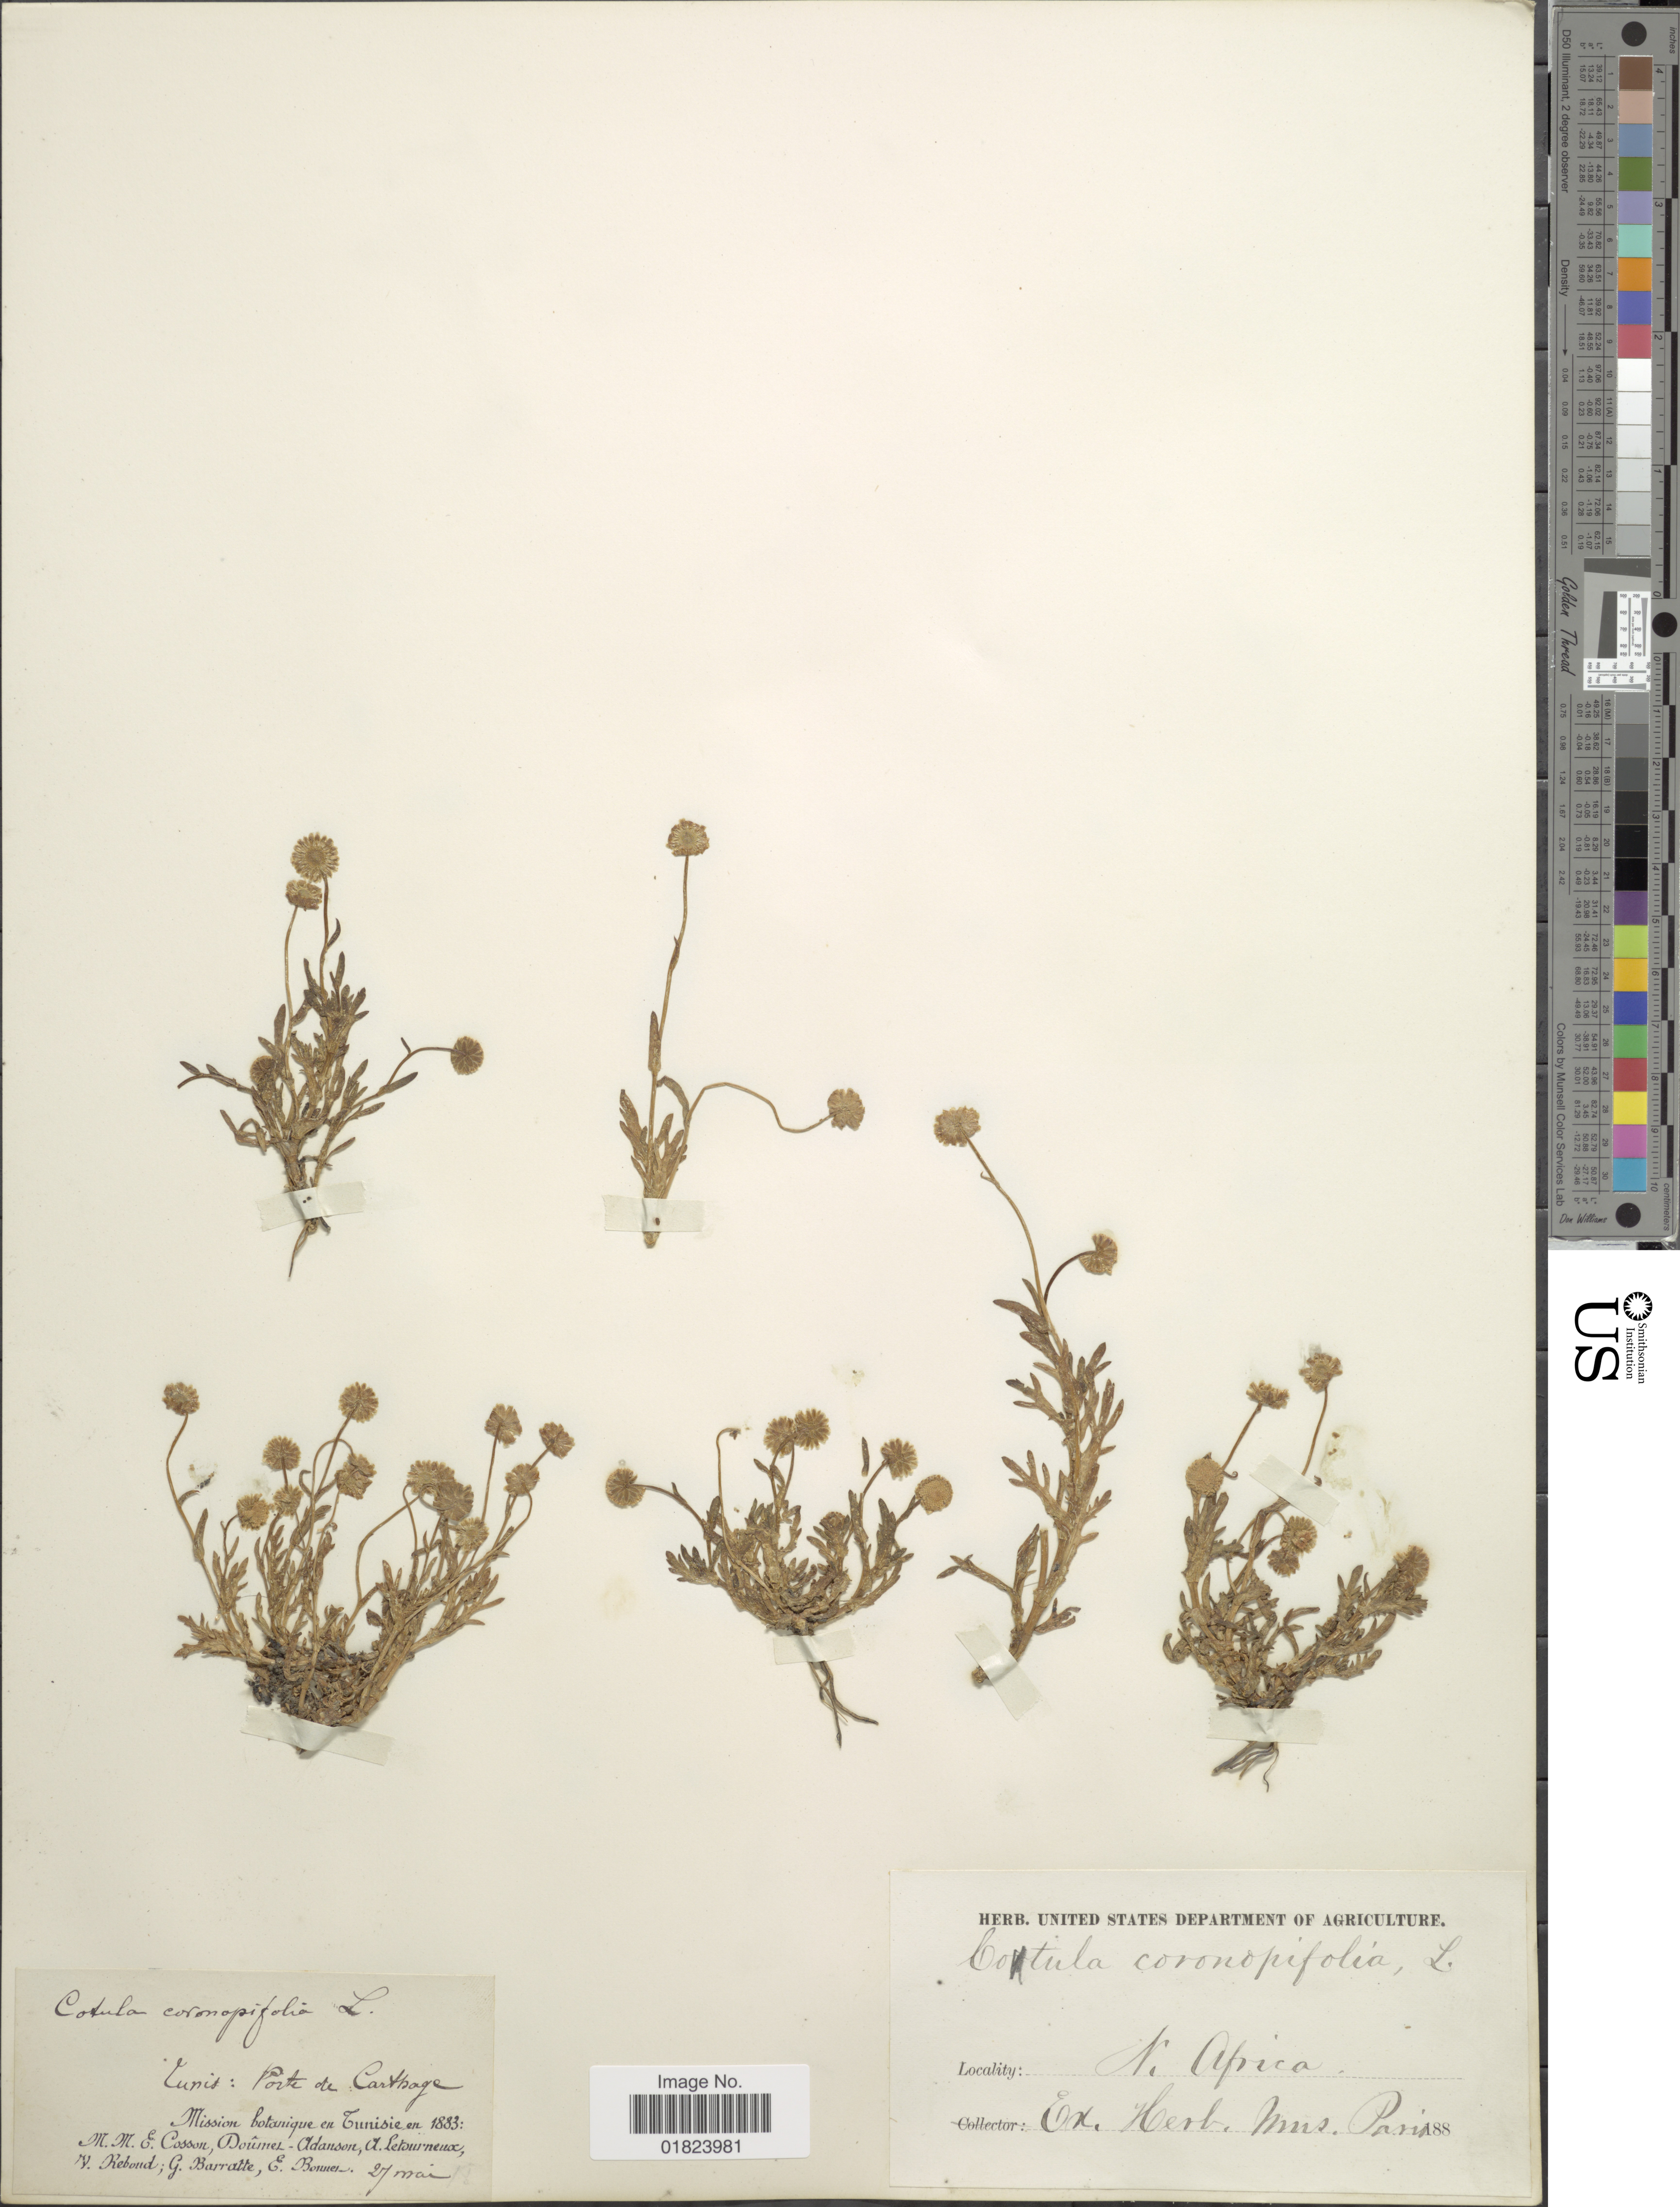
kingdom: Plantae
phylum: Tracheophyta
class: Magnoliopsida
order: Asterales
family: Asteraceae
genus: Cotula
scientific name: Cotula coronopifolia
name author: L.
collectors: M. Cosson, -. Doumel-Adanson, A. Leburneux, Reboud, W. & et al.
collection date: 1883-05-27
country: Tunisia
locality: N. Africa, Lunit: Porte de Carthage, Tunisie.